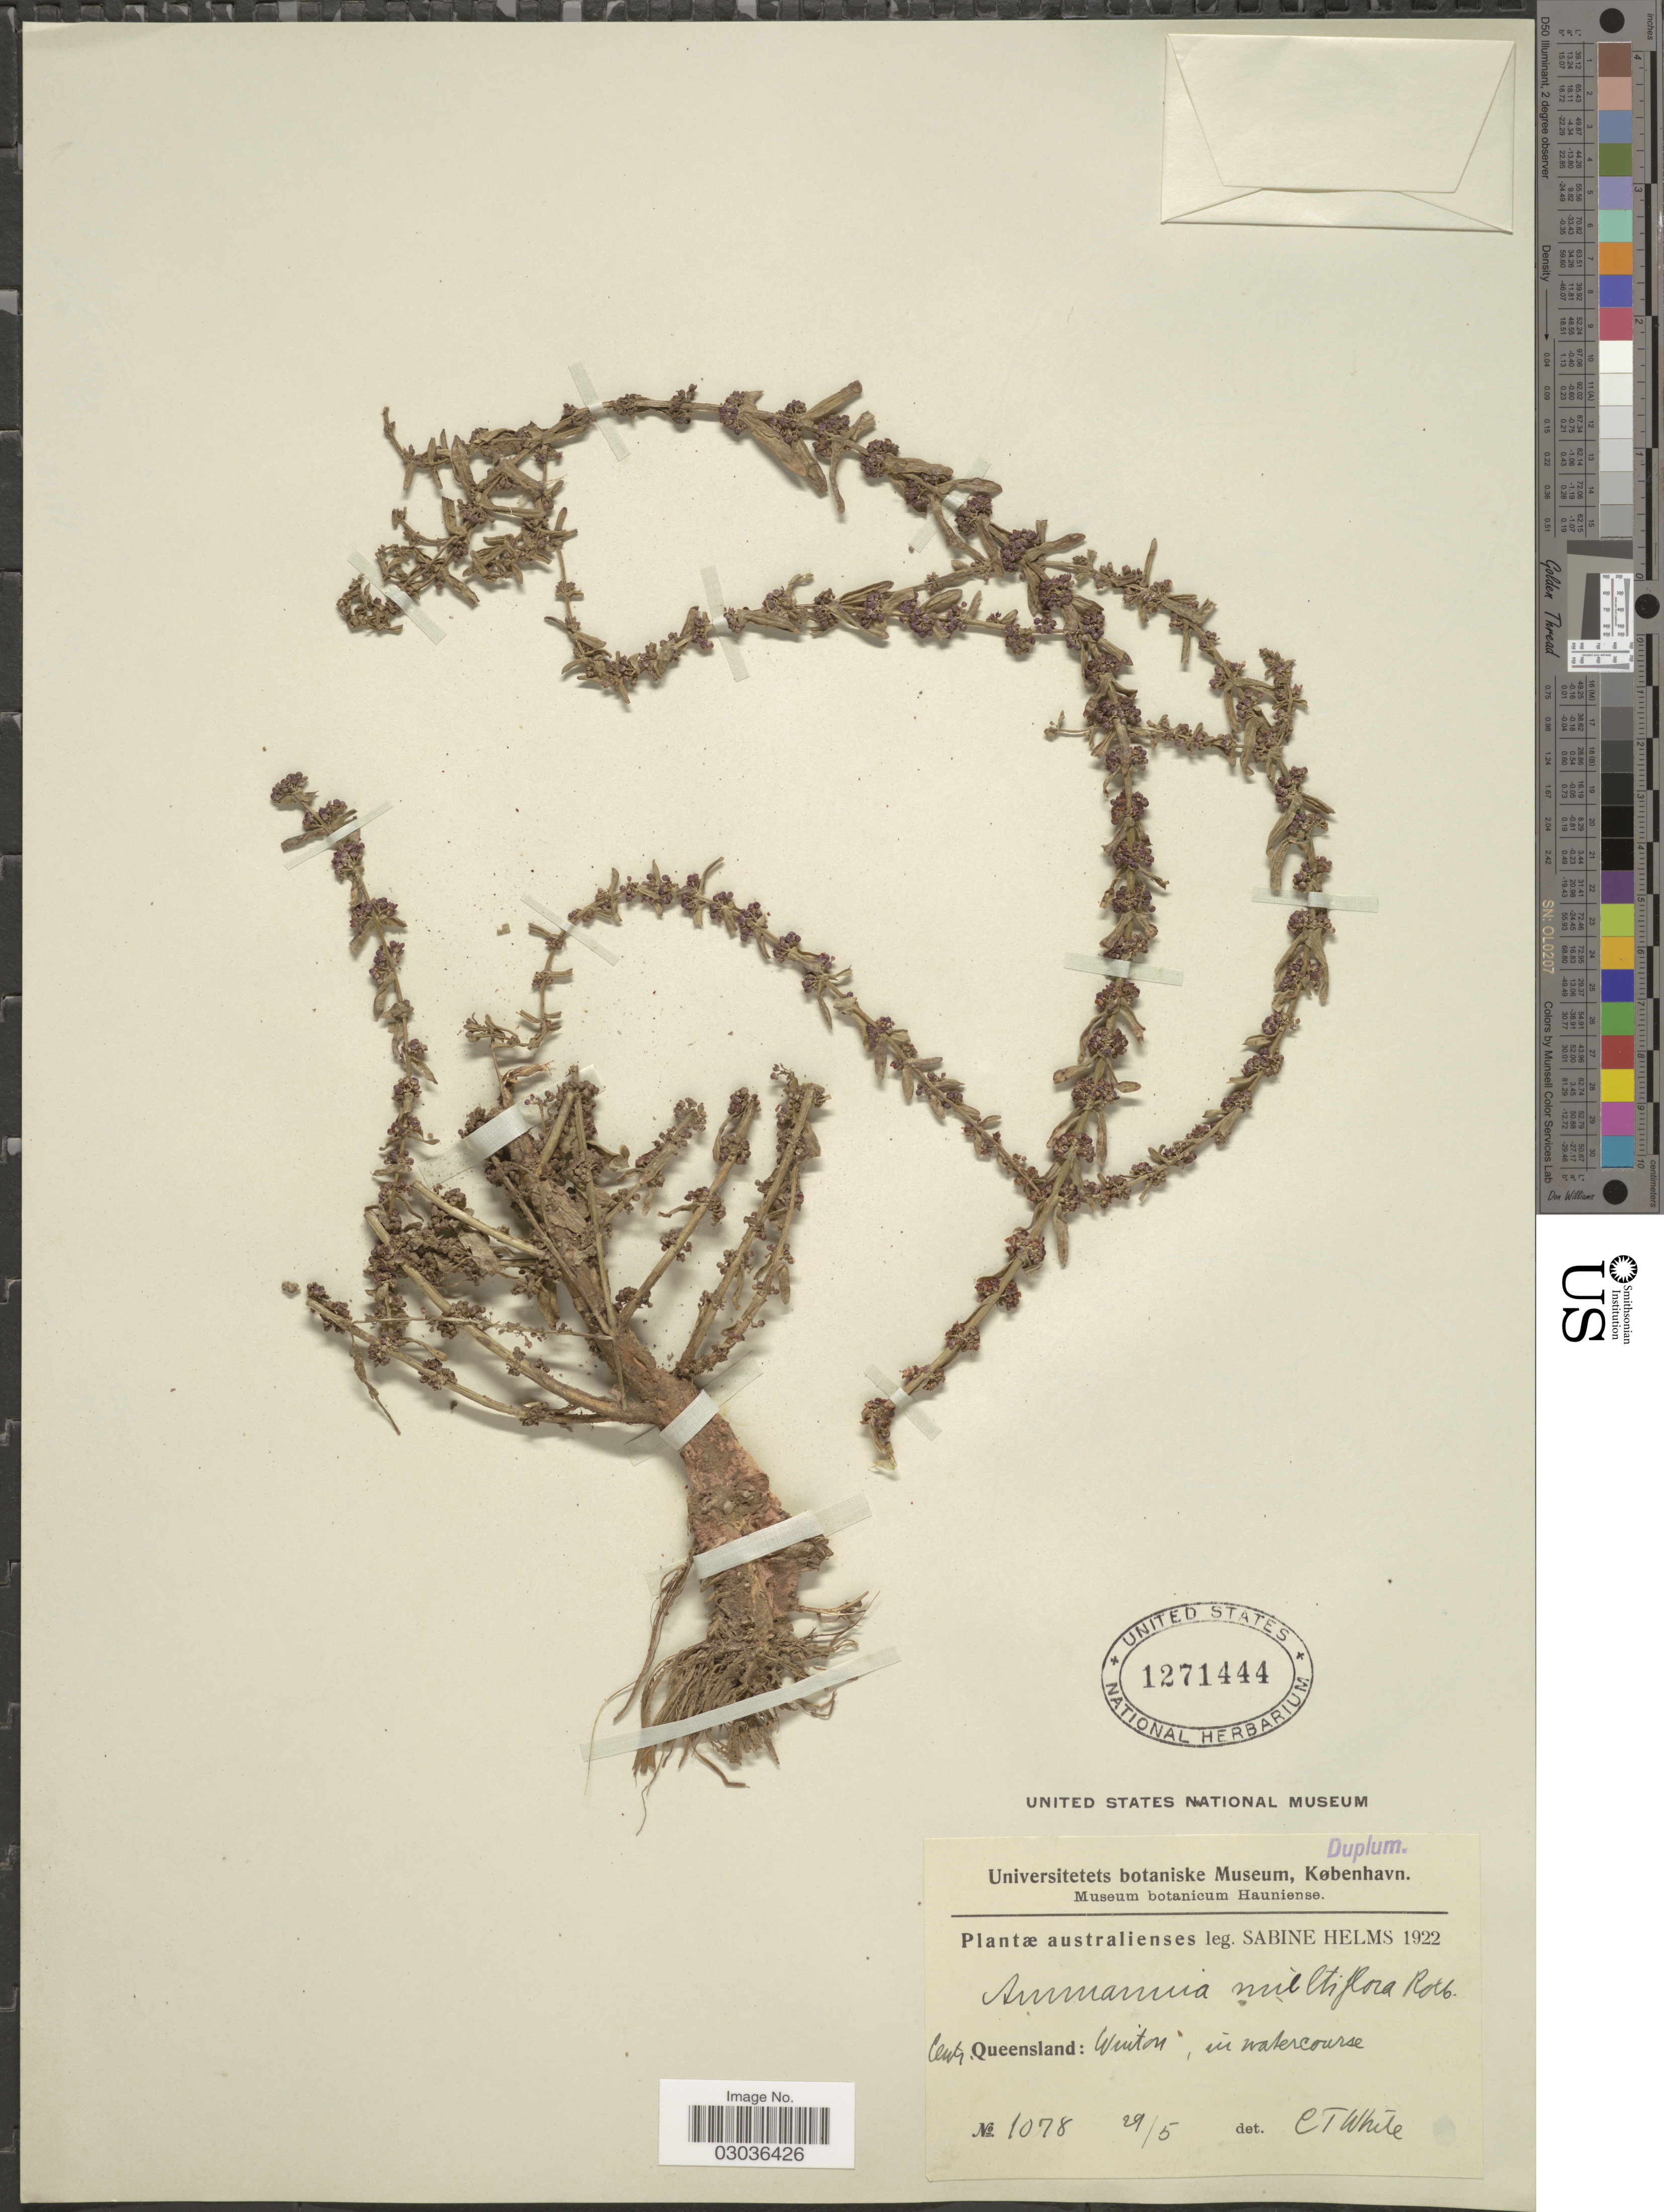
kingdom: Plantae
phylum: Tracheophyta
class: Magnoliopsida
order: Myrtales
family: Lythraceae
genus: Ammannia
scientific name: Ammannia multiflora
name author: Roxb.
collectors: S. Helms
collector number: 1078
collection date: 1922-05-29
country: Australia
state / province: Queensland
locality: Centr. Queensland: Winton, in watercourse.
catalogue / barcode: US 1271444